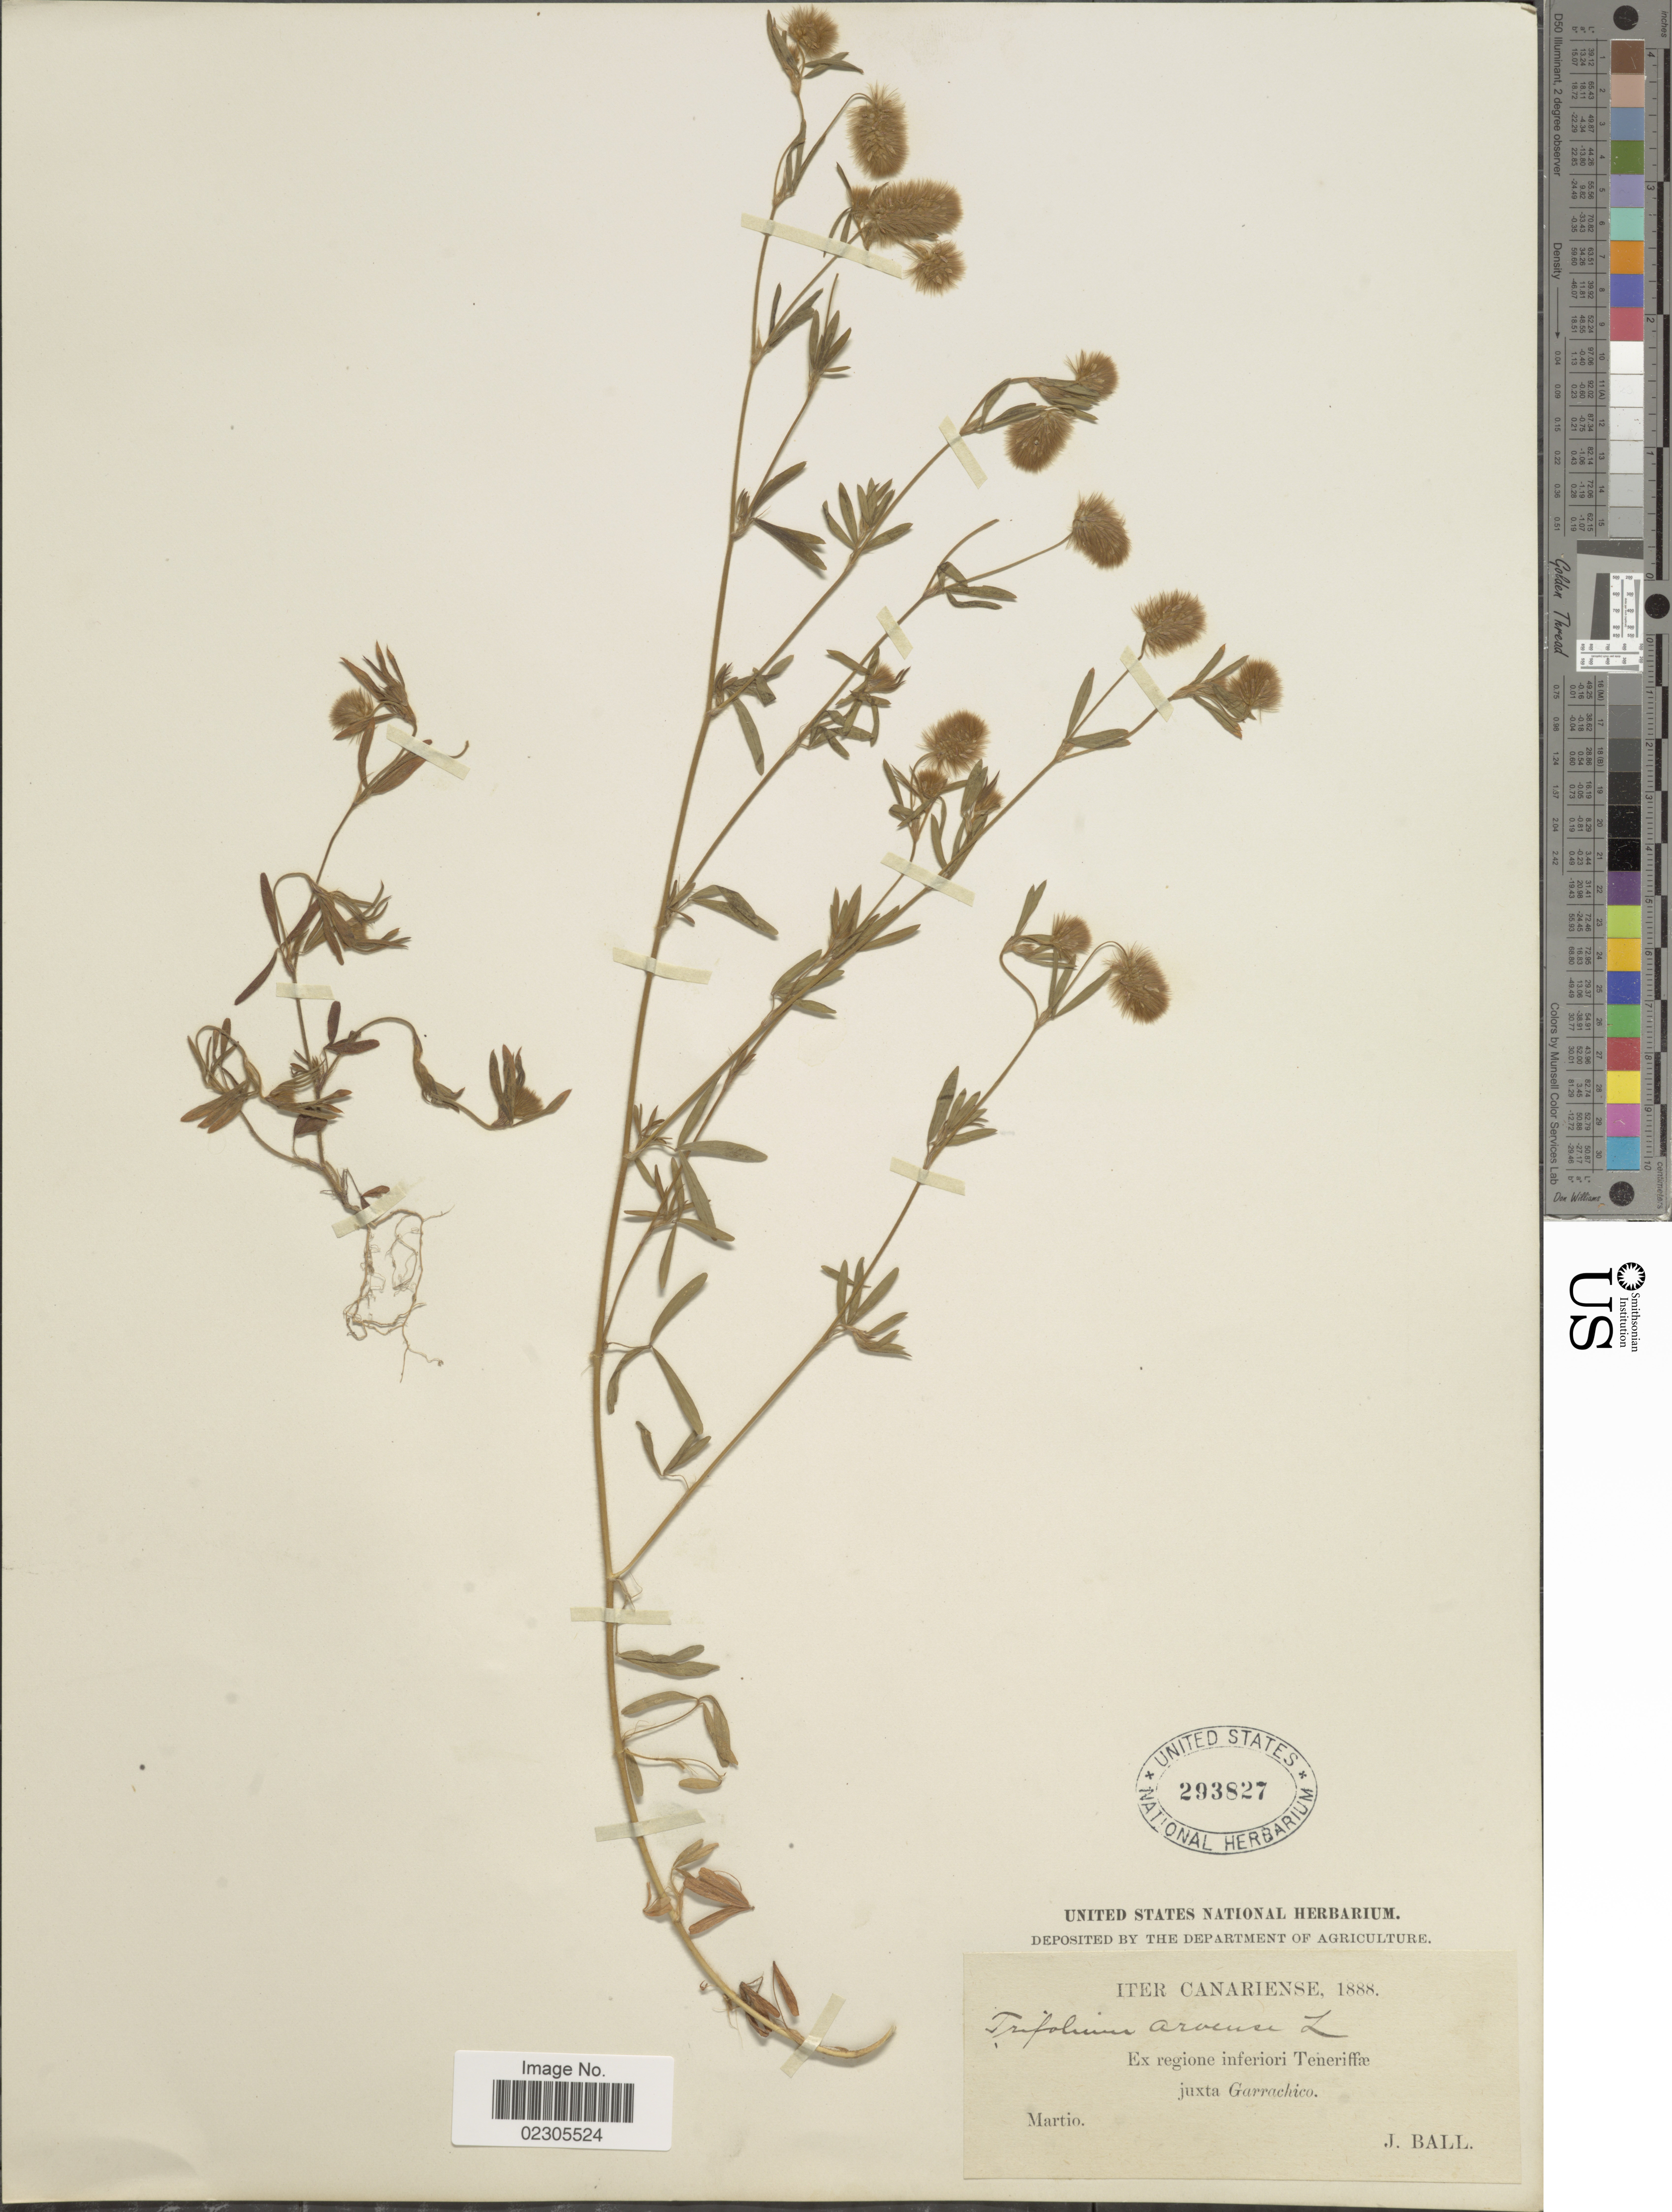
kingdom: Plantae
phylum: Tracheophyta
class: Magnoliopsida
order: Fabales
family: Fabaceae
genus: Trifolium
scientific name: Trifolium arvense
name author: L.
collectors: J. Ball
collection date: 1888-03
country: Spain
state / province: Canarias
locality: Ex regione inferiori Teneriffae, Juxta Garrachico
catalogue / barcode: US 293827